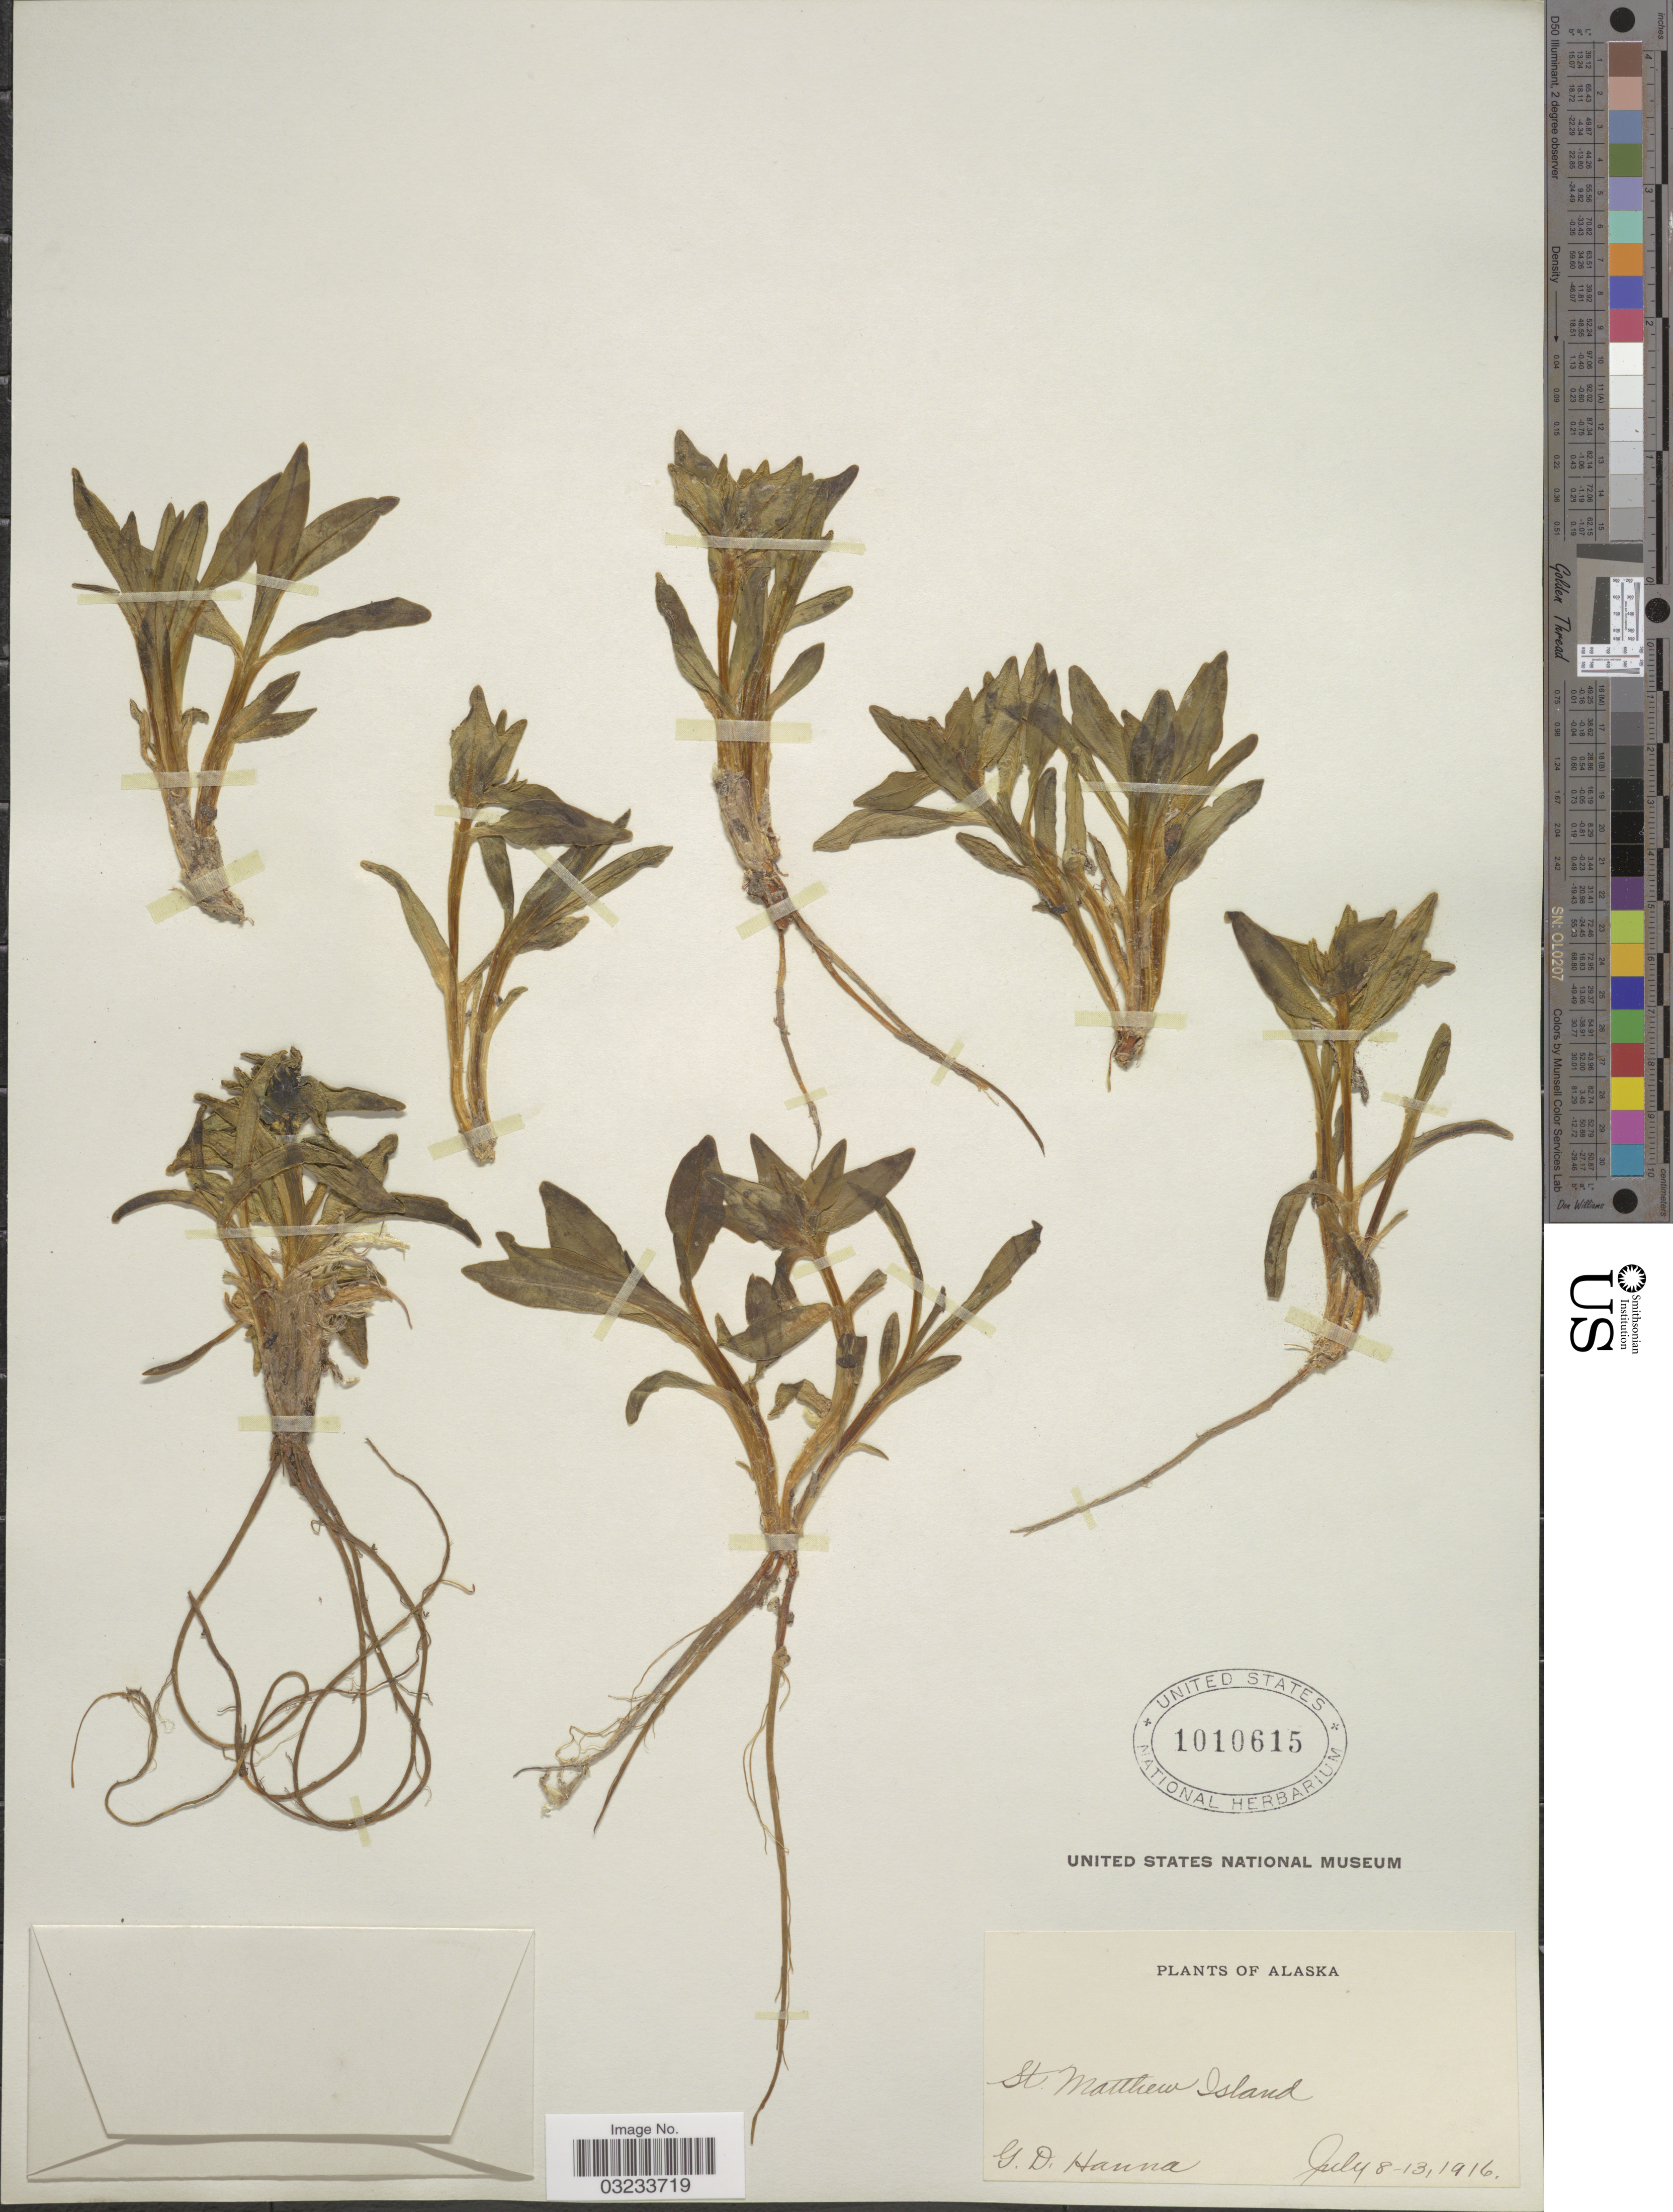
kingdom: Plantae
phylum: Tracheophyta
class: Magnoliopsida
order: Gentianales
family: Gentianaceae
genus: Gentiana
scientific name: Gentiana algida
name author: Pall.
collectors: G. D. Hanna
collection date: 1916-07-08/1916-07-13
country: United States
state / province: Alaska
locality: St. Matthews Island.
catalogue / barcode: US 1010615